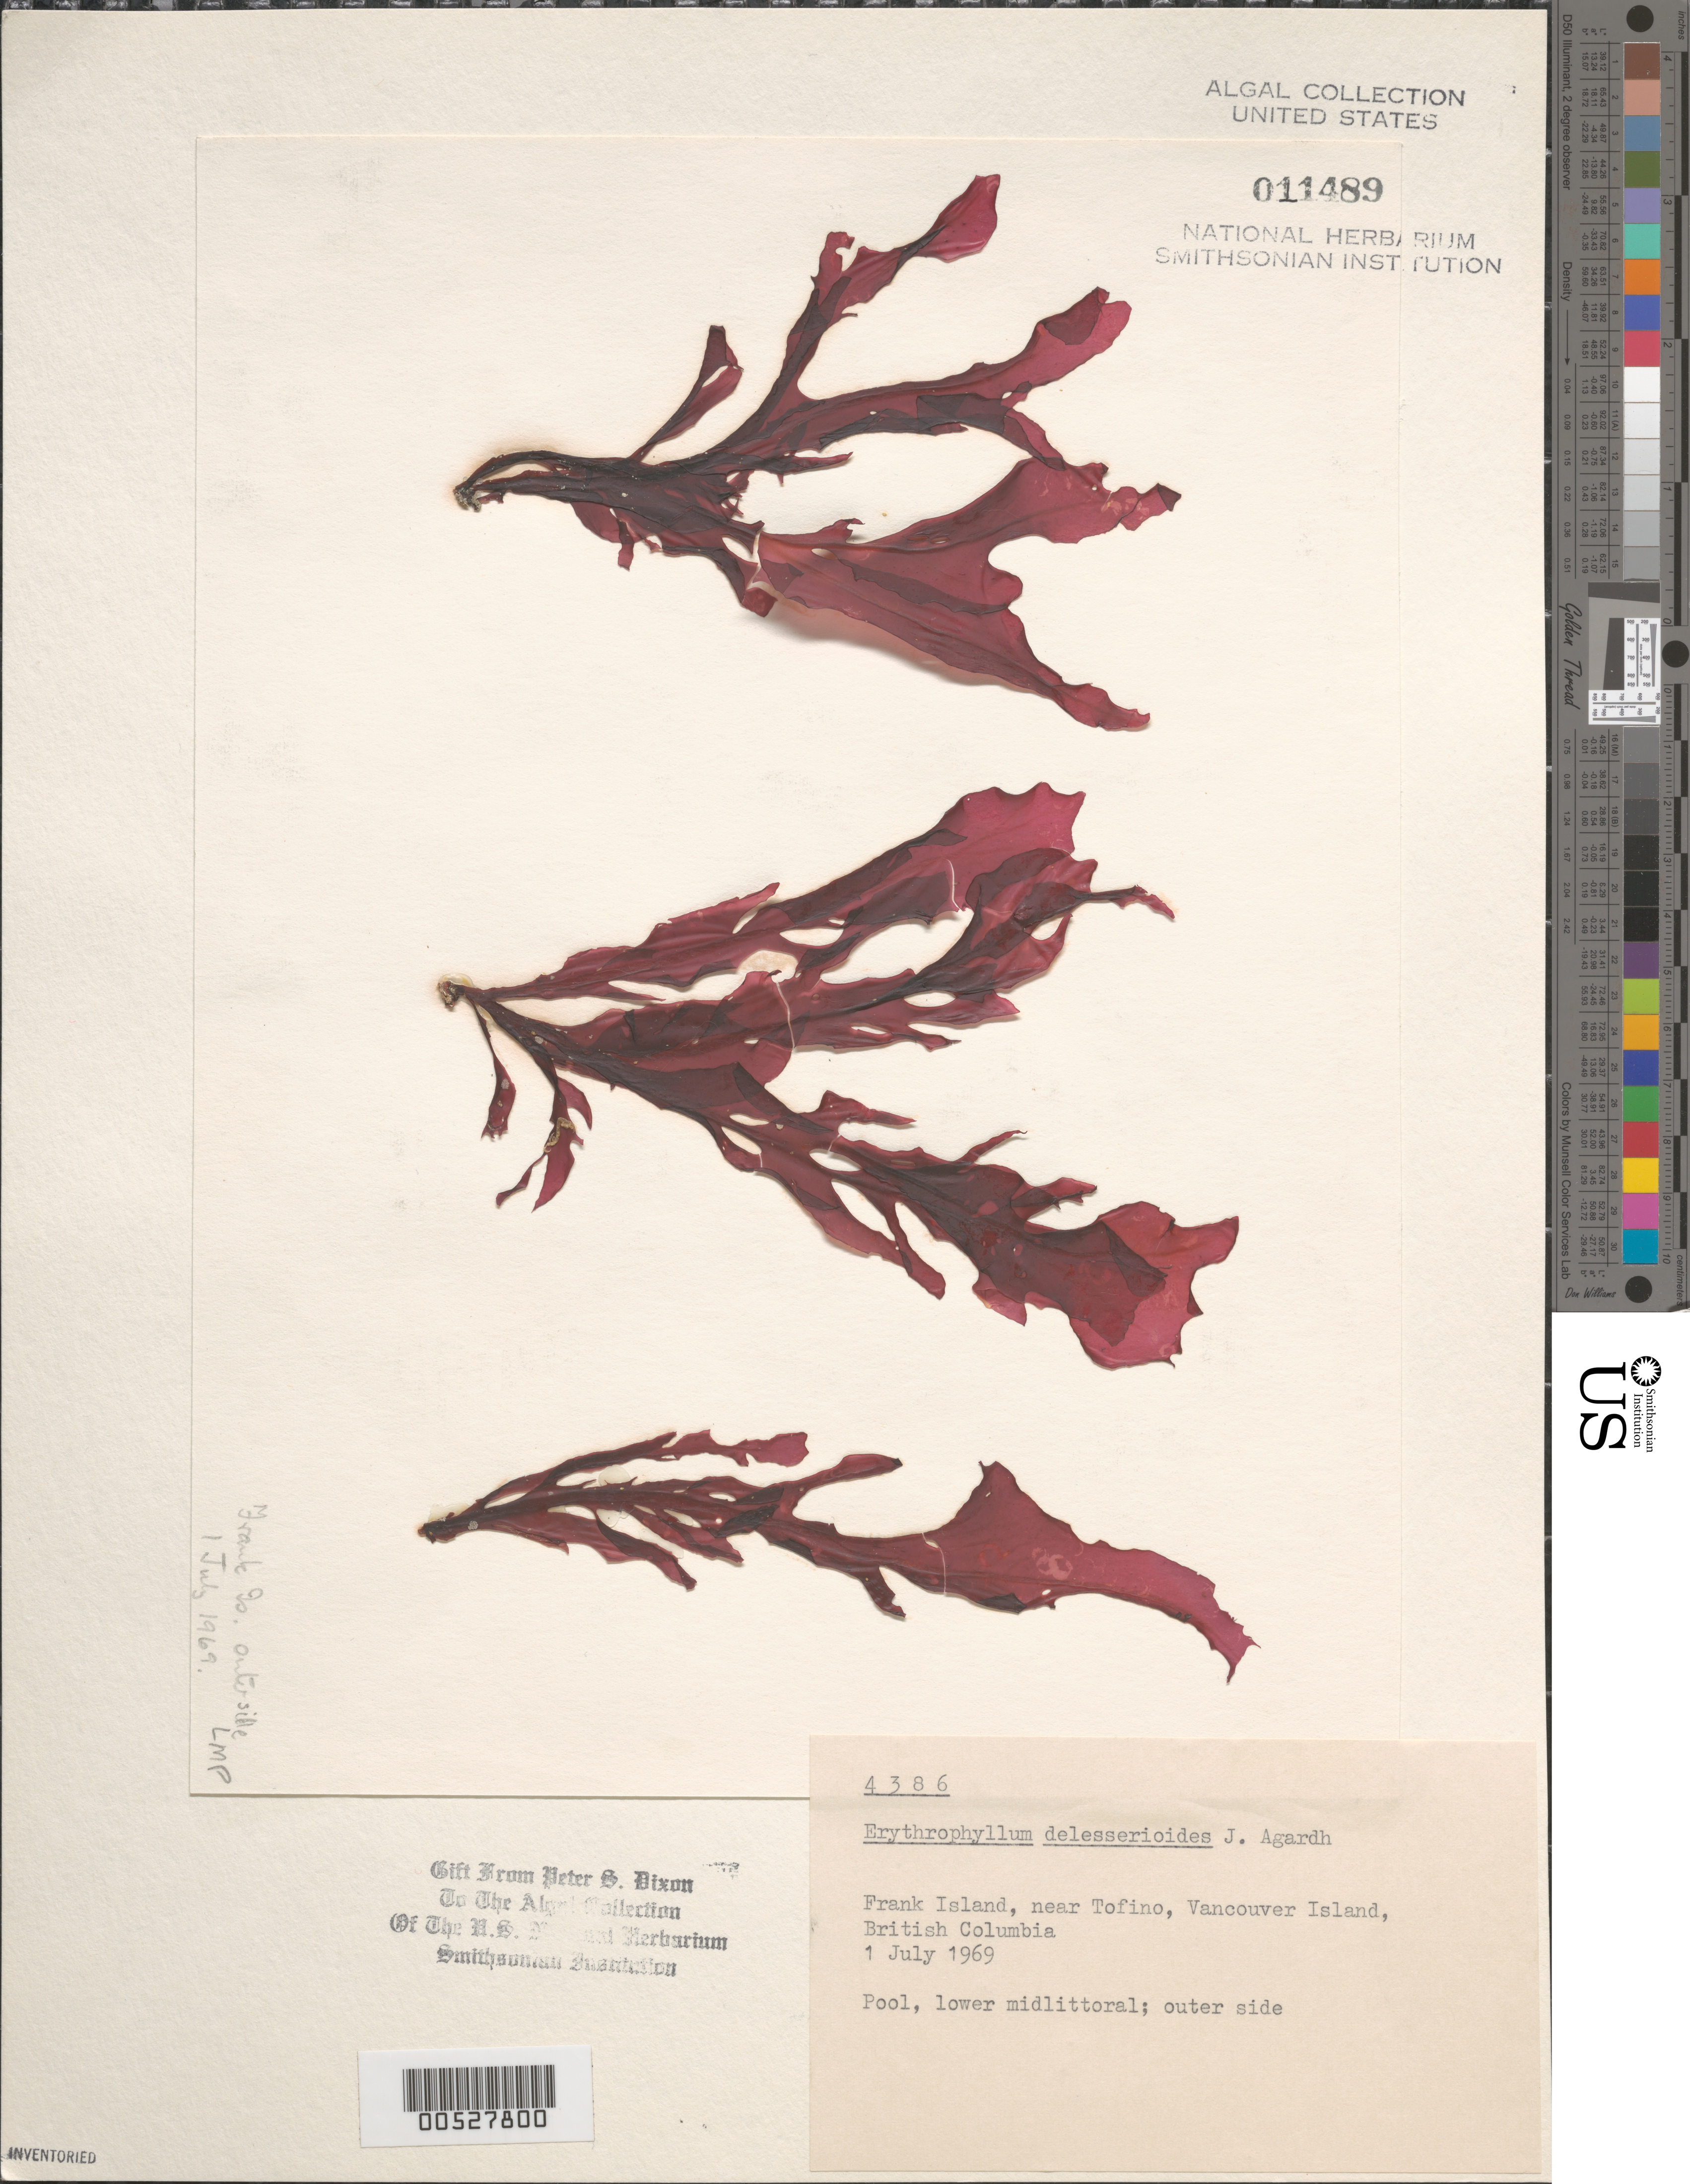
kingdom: Plantae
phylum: Rhodophyta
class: Florideophyceae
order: Gigartinales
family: Kallymeniaceae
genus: Erythrophyllum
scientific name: Erythrophyllum delesserioides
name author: J. Agardh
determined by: Dixon, P. S.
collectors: P. S. Dixon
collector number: PSD 4386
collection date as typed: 01 Jul 1969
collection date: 1969-07-01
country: Canada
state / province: British Columbia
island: Frank Island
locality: Near Tofino, Vancouver Island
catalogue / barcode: US 11489